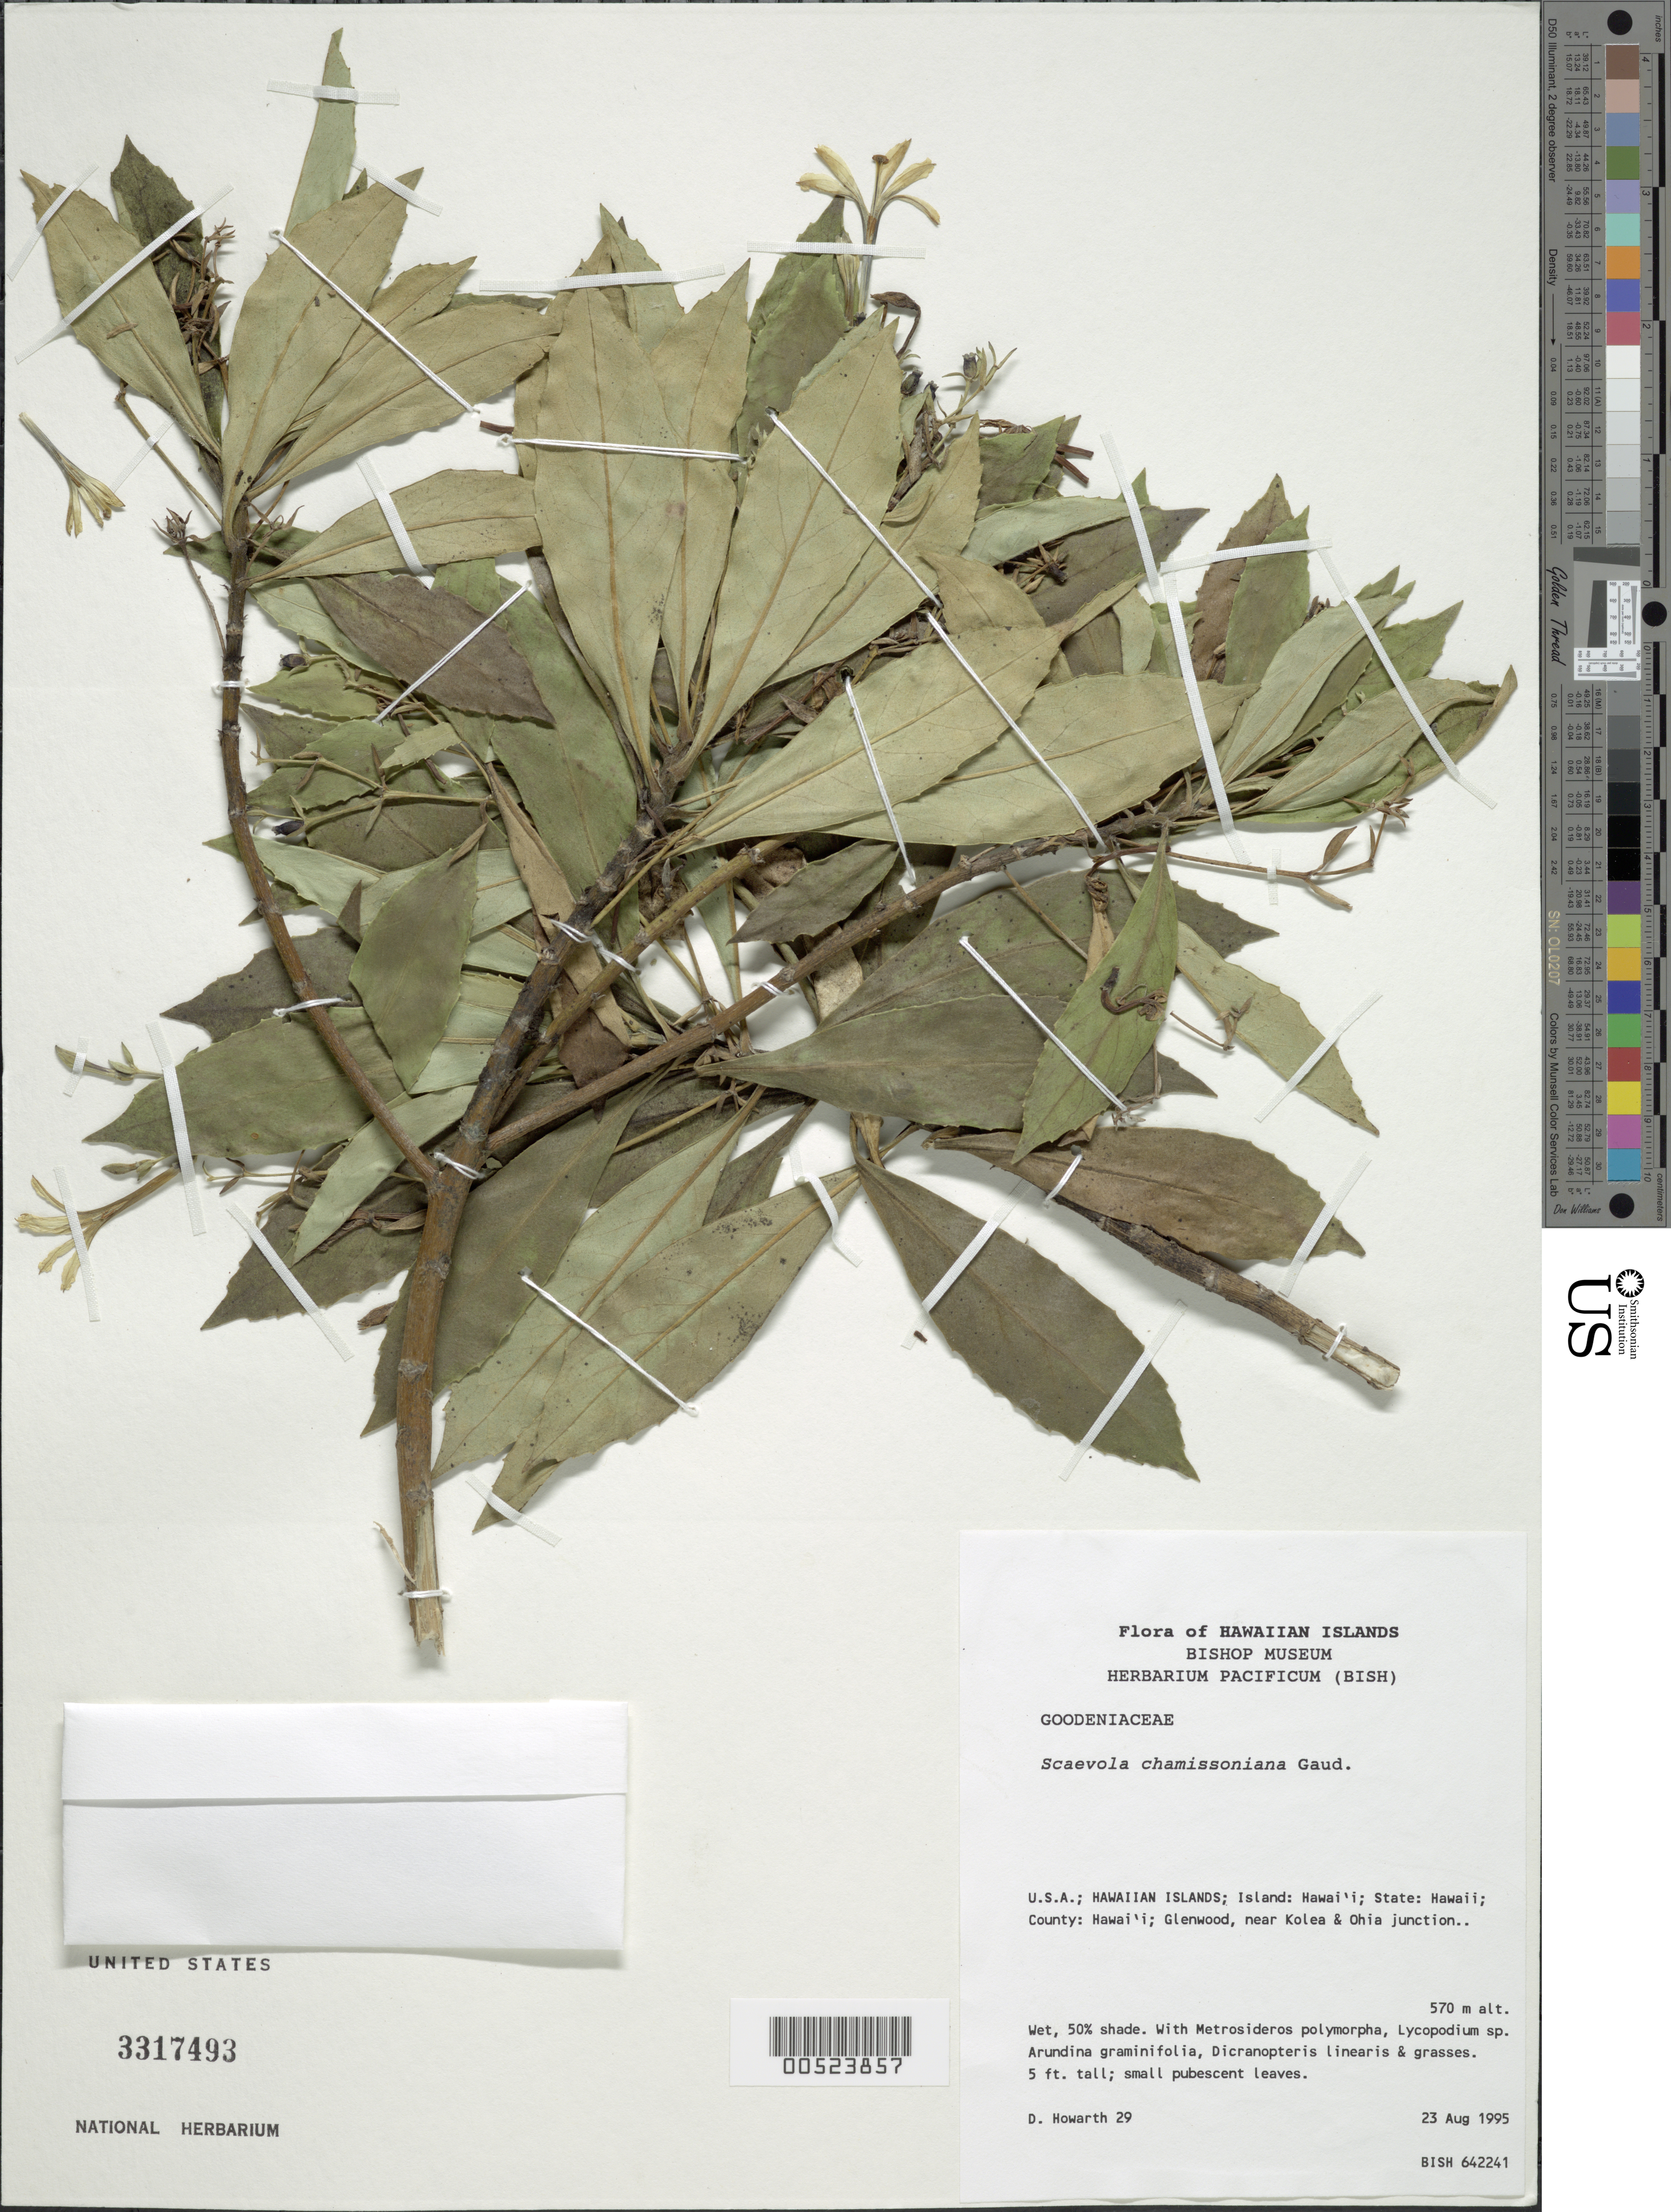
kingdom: Plantae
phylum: Tracheophyta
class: Magnoliopsida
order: Asterales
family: Goodeniaceae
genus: Scaevola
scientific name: Scaevola chamissoniana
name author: Gaudich.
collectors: D. Howarth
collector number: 29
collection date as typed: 23 Aug 1995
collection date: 1995-08-23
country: United States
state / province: Hawaii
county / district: Hawaii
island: Hawaii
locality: Hawaii county, Glenwood, near Kolea and Ohia jct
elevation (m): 570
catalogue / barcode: US 3317493